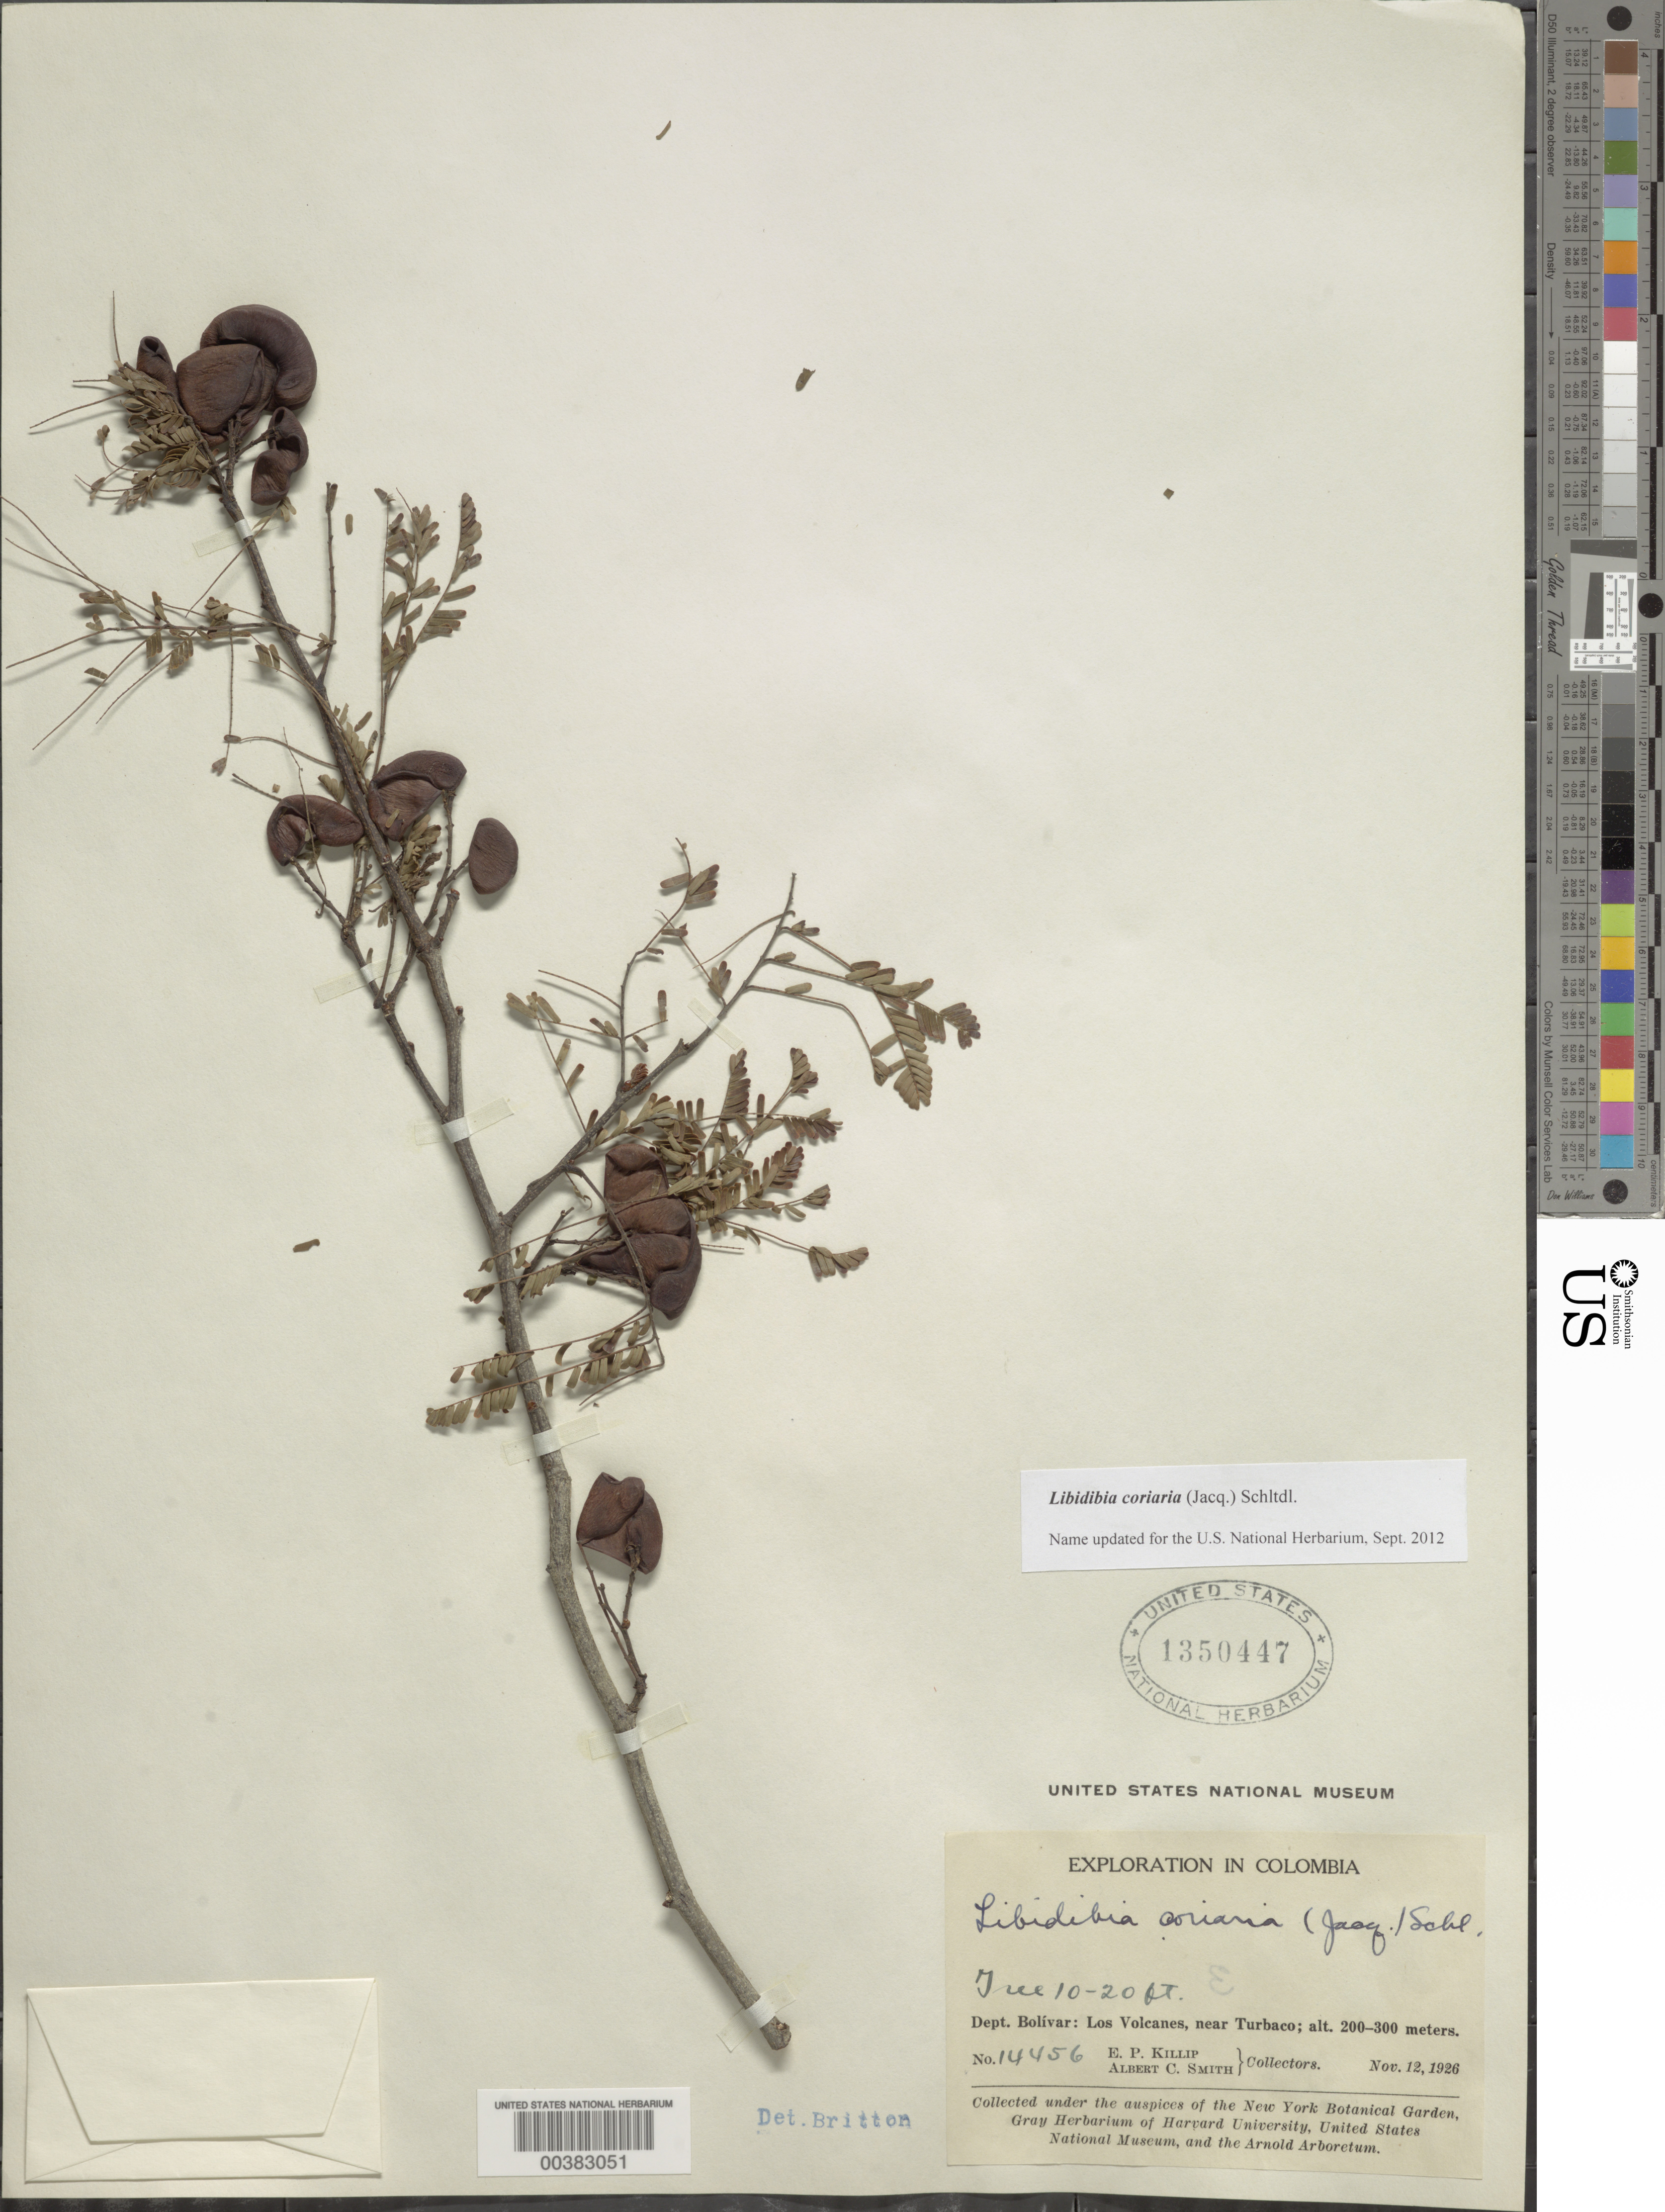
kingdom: Plantae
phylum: Tracheophyta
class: Magnoliopsida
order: Fabales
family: Fabaceae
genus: Libidibia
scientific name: Libidibia coriaria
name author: (Jacq.) Schltdl.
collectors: E. P. Killip & A. C. Smith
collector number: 14456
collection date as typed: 12 Nov 1926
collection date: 1926-11-12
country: Colombia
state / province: Bolívar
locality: Los Volcanes, near Turbaco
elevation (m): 200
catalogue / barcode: US 1350447